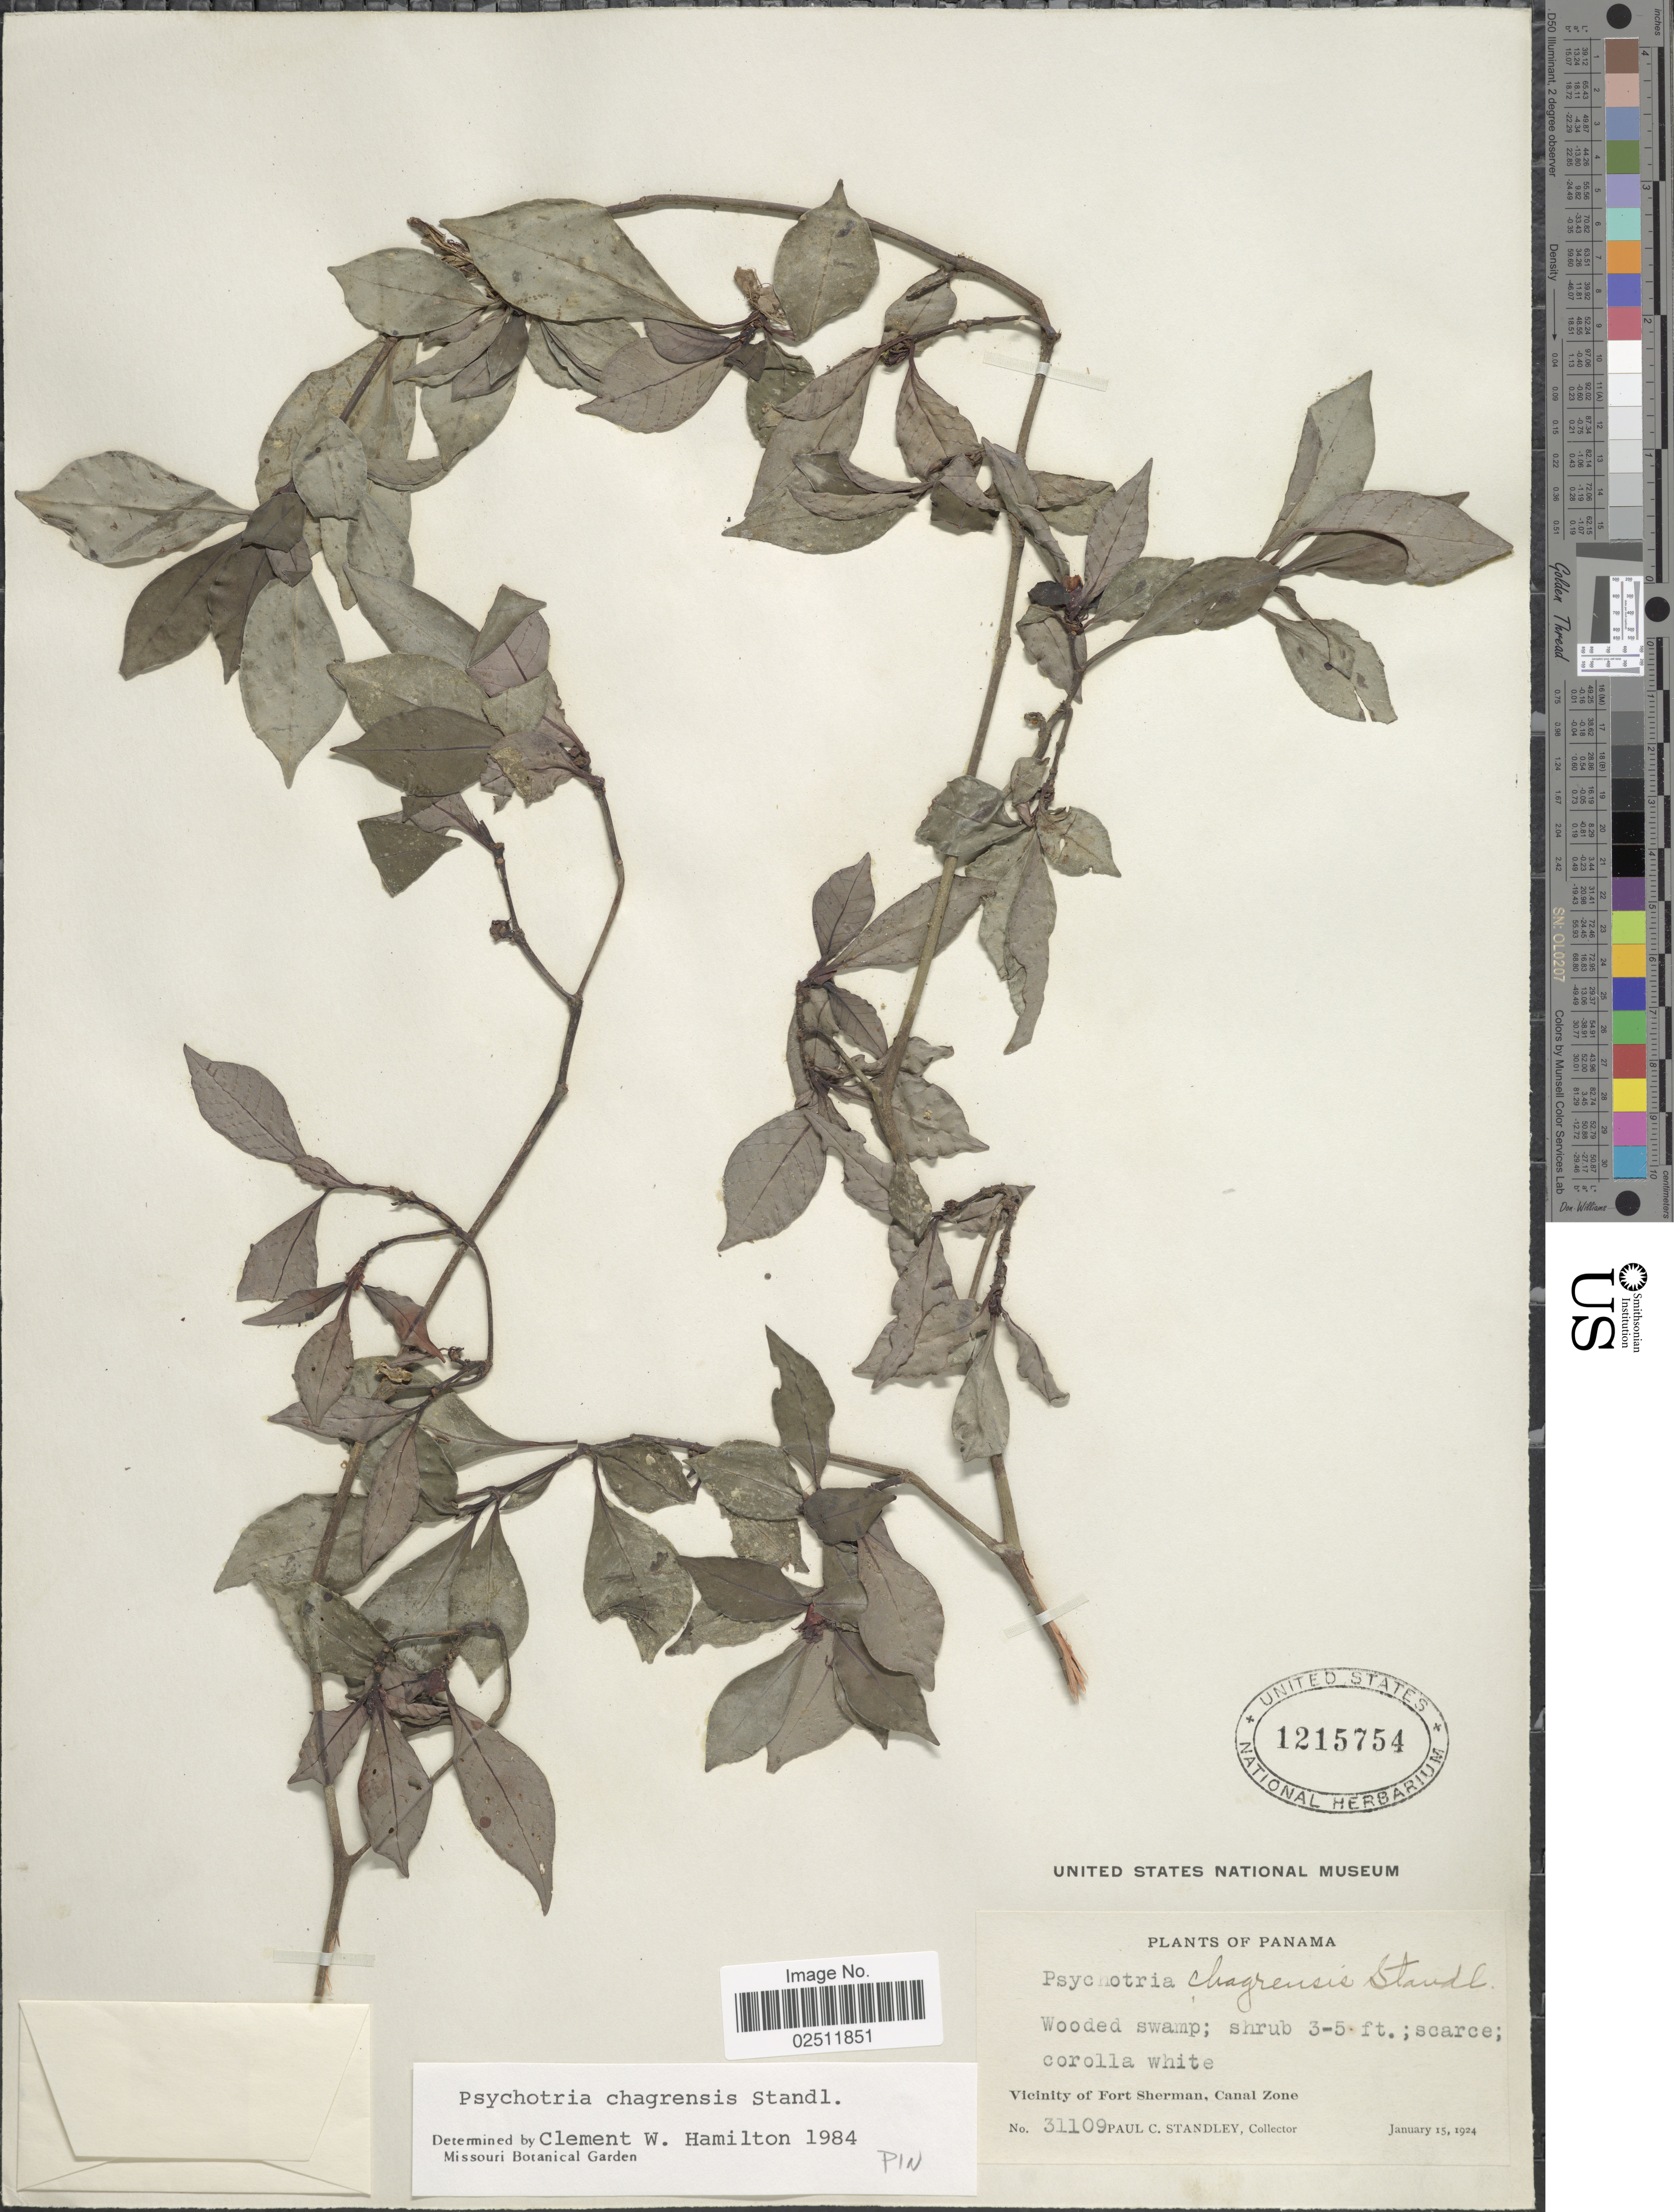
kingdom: Plantae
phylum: Tracheophyta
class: Magnoliopsida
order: Gentianales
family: Rubiaceae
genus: Psychotria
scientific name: Psychotria chagrensis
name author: Standl.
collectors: P. C. Standley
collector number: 31109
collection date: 1924-01-15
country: Panama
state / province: Colón / Panamá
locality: Vicinity of Fort Sherman, Canal Zone.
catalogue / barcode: US 1215754